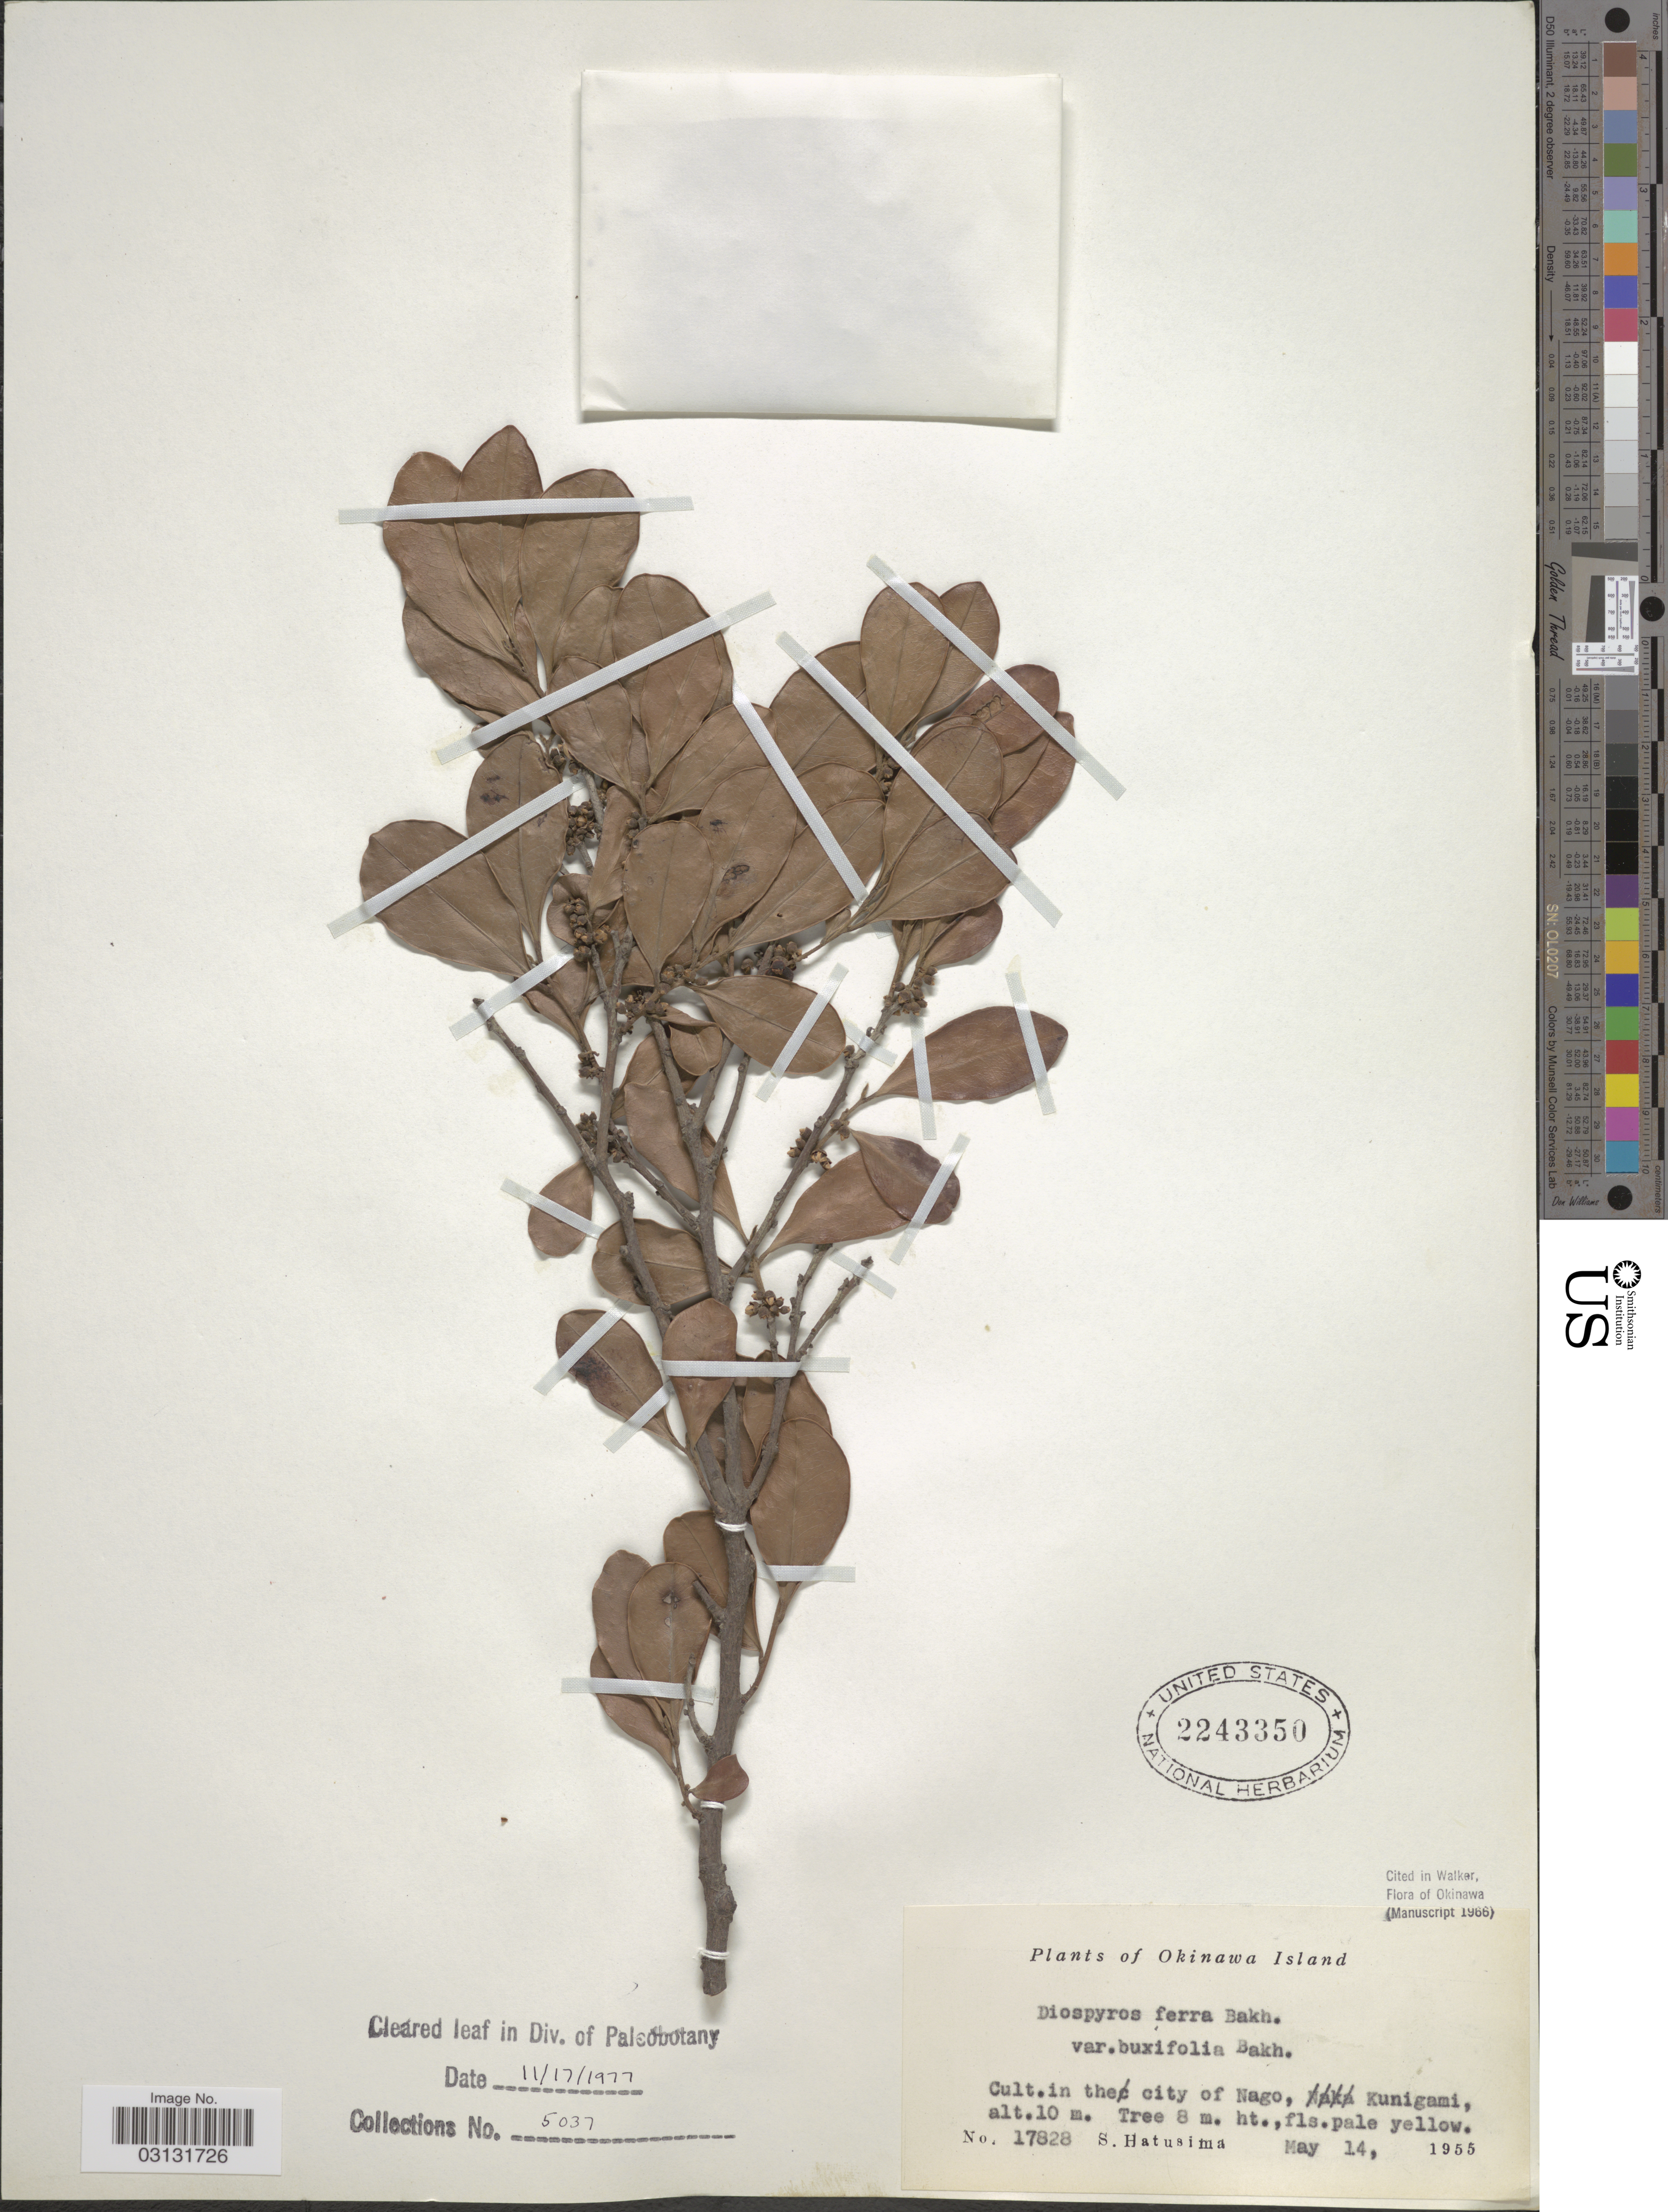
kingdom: Plantae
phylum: Tracheophyta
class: Magnoliopsida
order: Ericales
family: Ebenaceae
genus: Diospyros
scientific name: Diospyros ferrea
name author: (Willd.) Bakh.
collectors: S. Hatusima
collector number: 17828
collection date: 1955-05-14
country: Japan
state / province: Okinawa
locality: Okinawa Island. In the city of Nago, Kunigami.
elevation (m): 10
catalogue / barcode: US 2243350